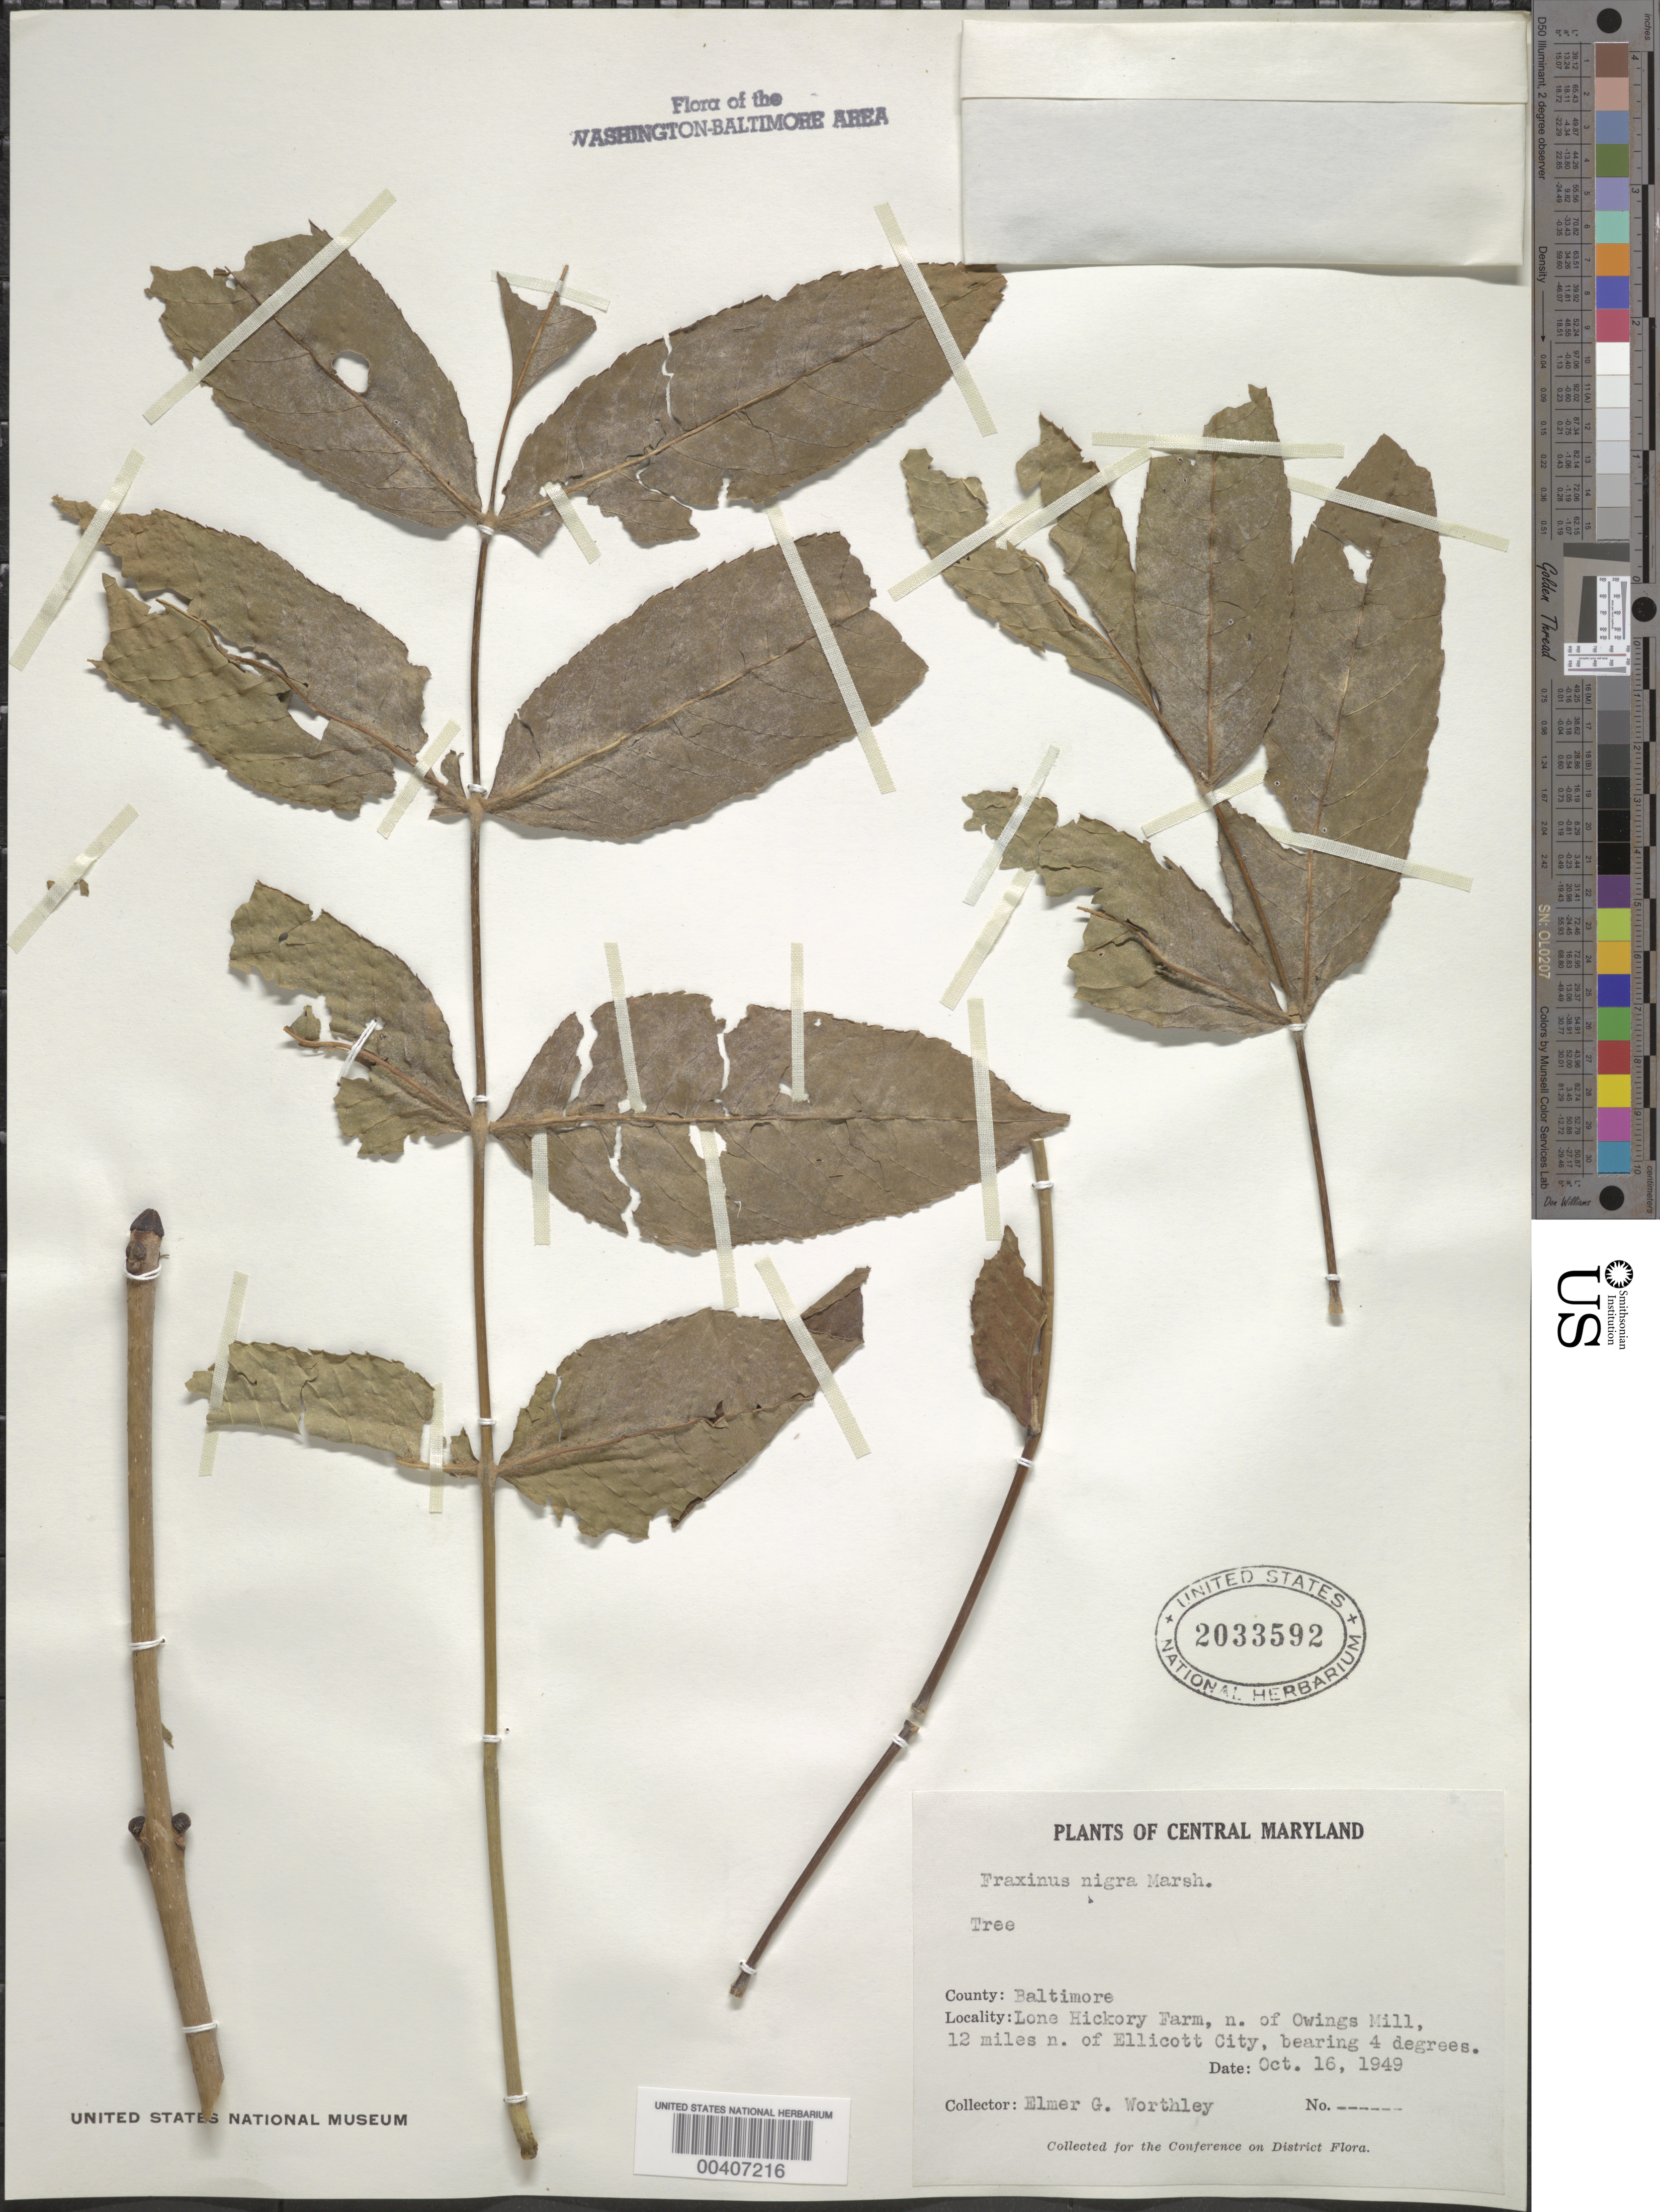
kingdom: Plantae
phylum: Tracheophyta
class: Magnoliopsida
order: Lamiales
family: Oleaceae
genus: Fraxinus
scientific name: Fraxinus nigra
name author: Marshall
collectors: E. Worthley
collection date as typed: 16 Oct 1949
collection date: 1949-10-16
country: United States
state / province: Maryland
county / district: Baltimore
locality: North of Ellicott City, Lone Hickory Farm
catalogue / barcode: US 2033592